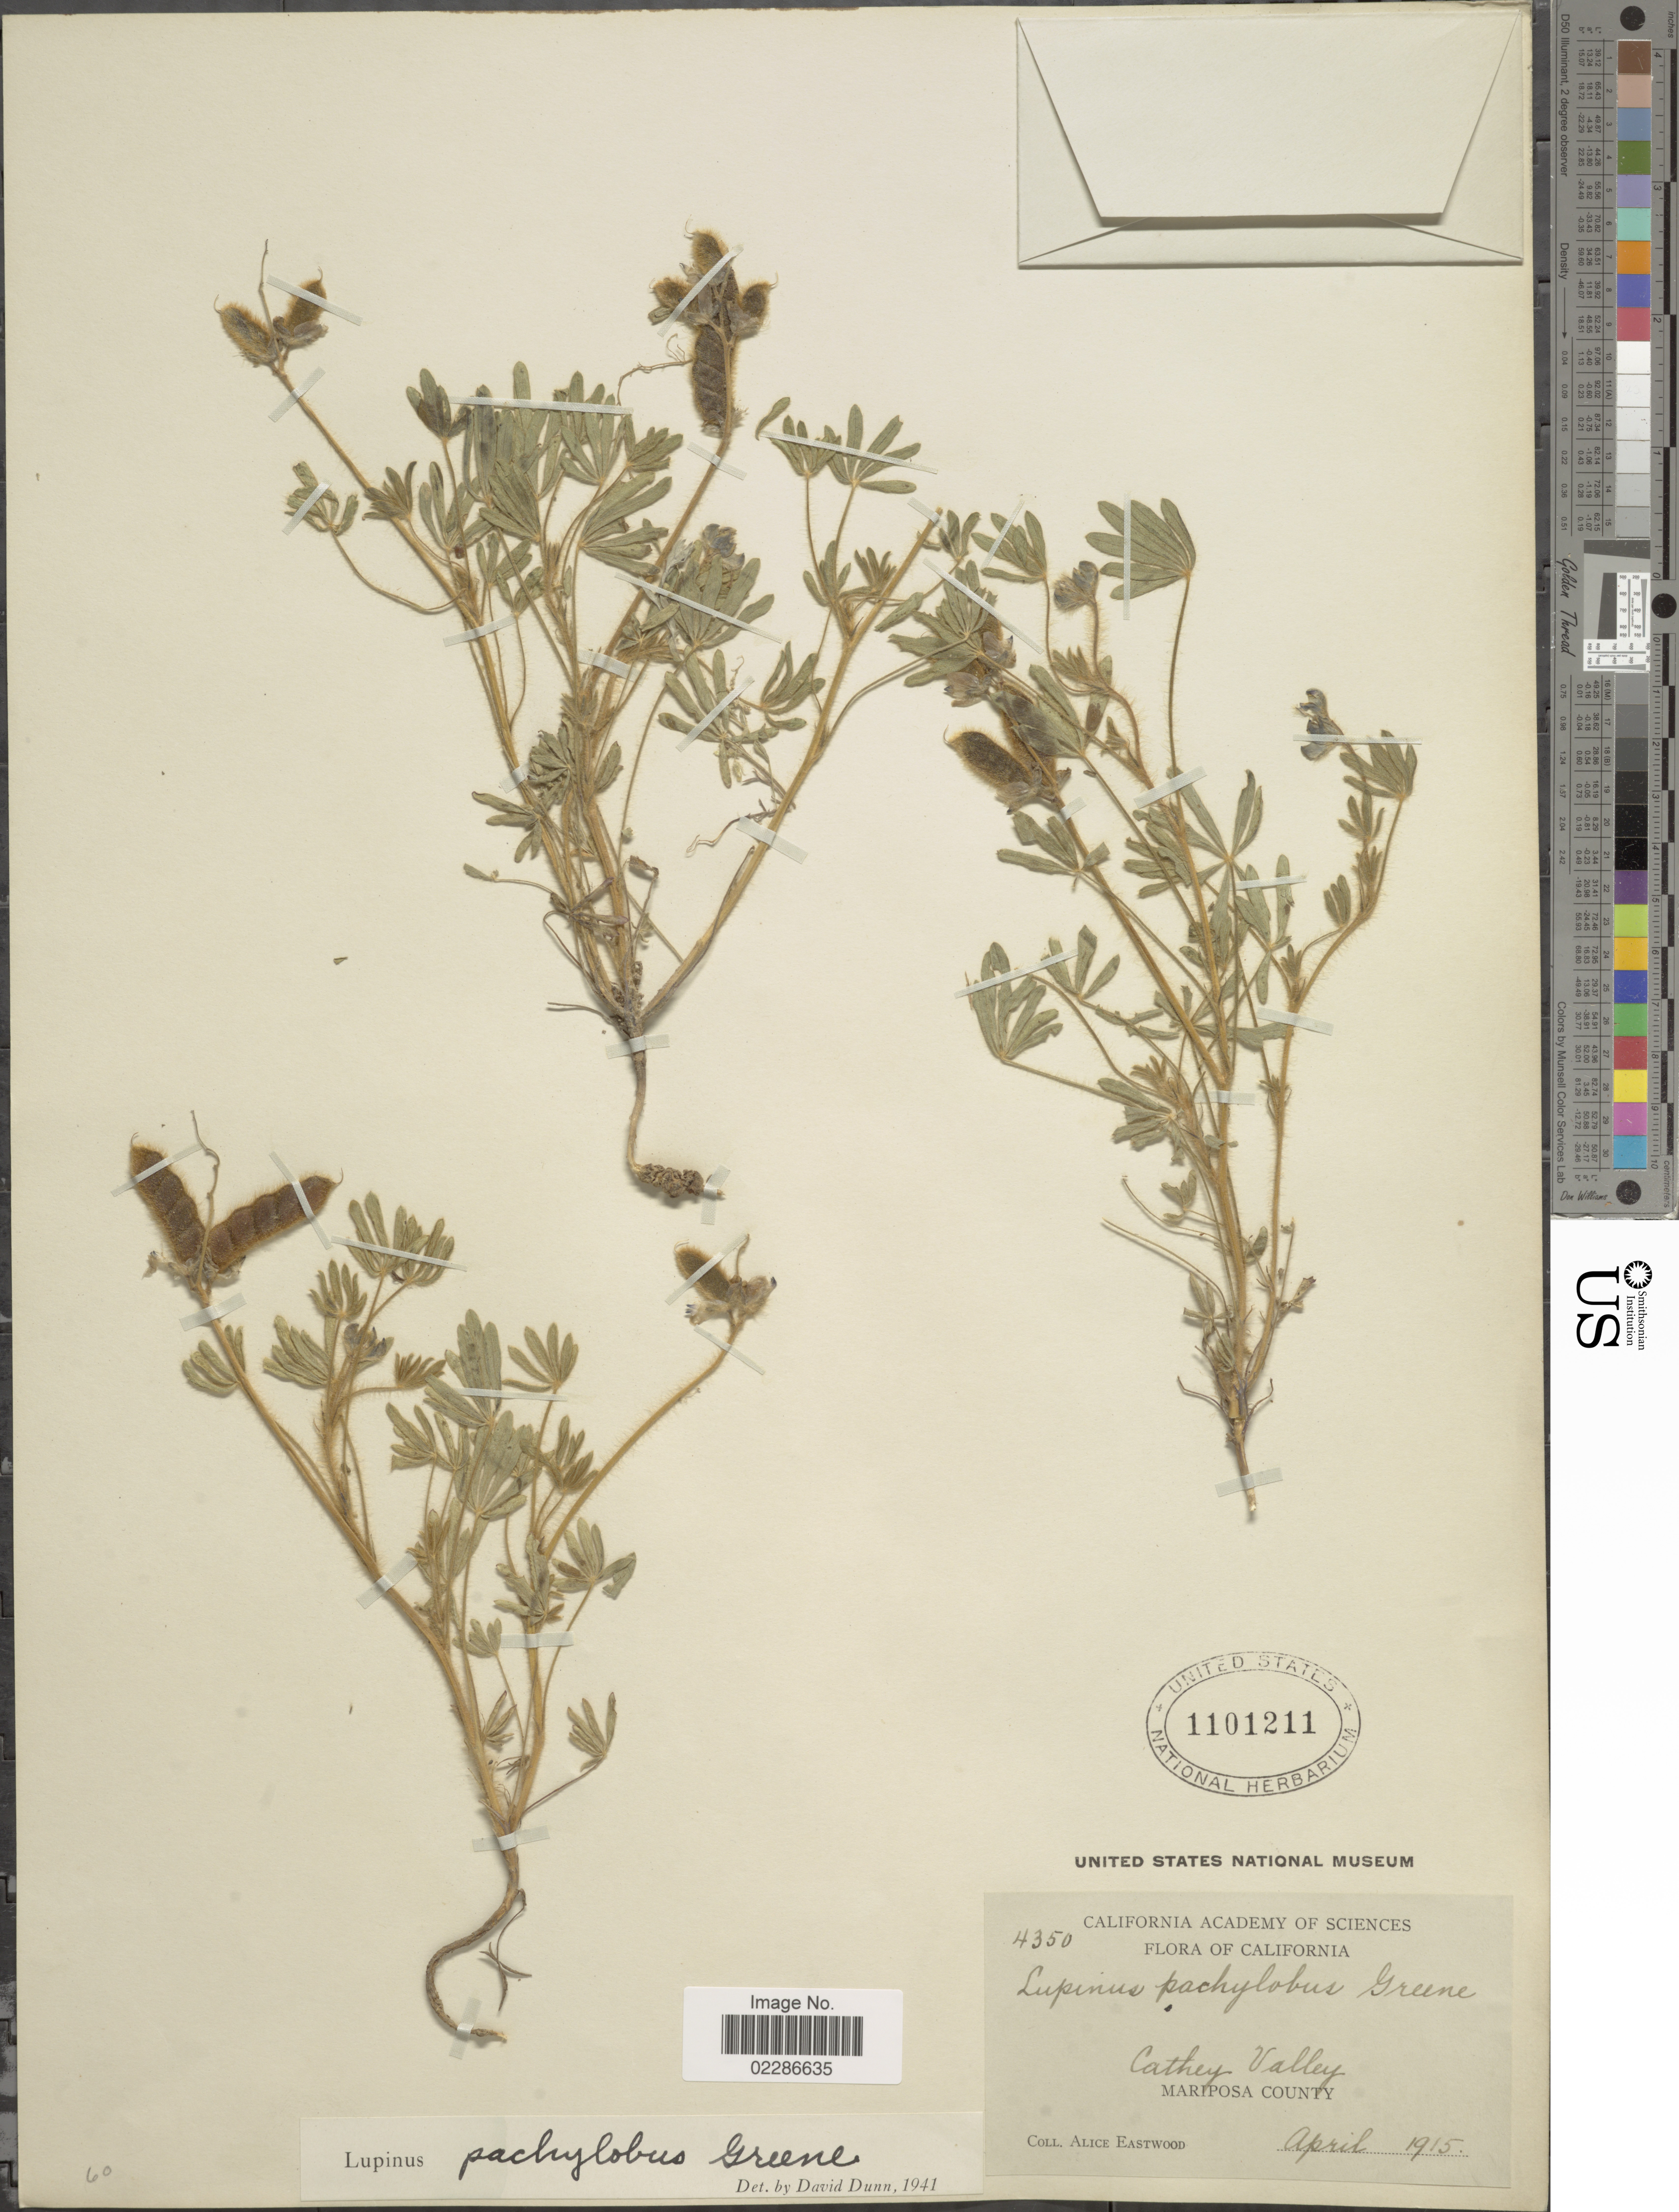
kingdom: Plantae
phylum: Tracheophyta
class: Magnoliopsida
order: Fabales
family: Fabaceae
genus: Lupinus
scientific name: Lupinus pachylobus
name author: Greene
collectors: A. Eastwood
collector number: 4350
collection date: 1915-04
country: United States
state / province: California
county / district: Mariposa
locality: Cathey Valley, Mariposa County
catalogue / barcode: US 1101211